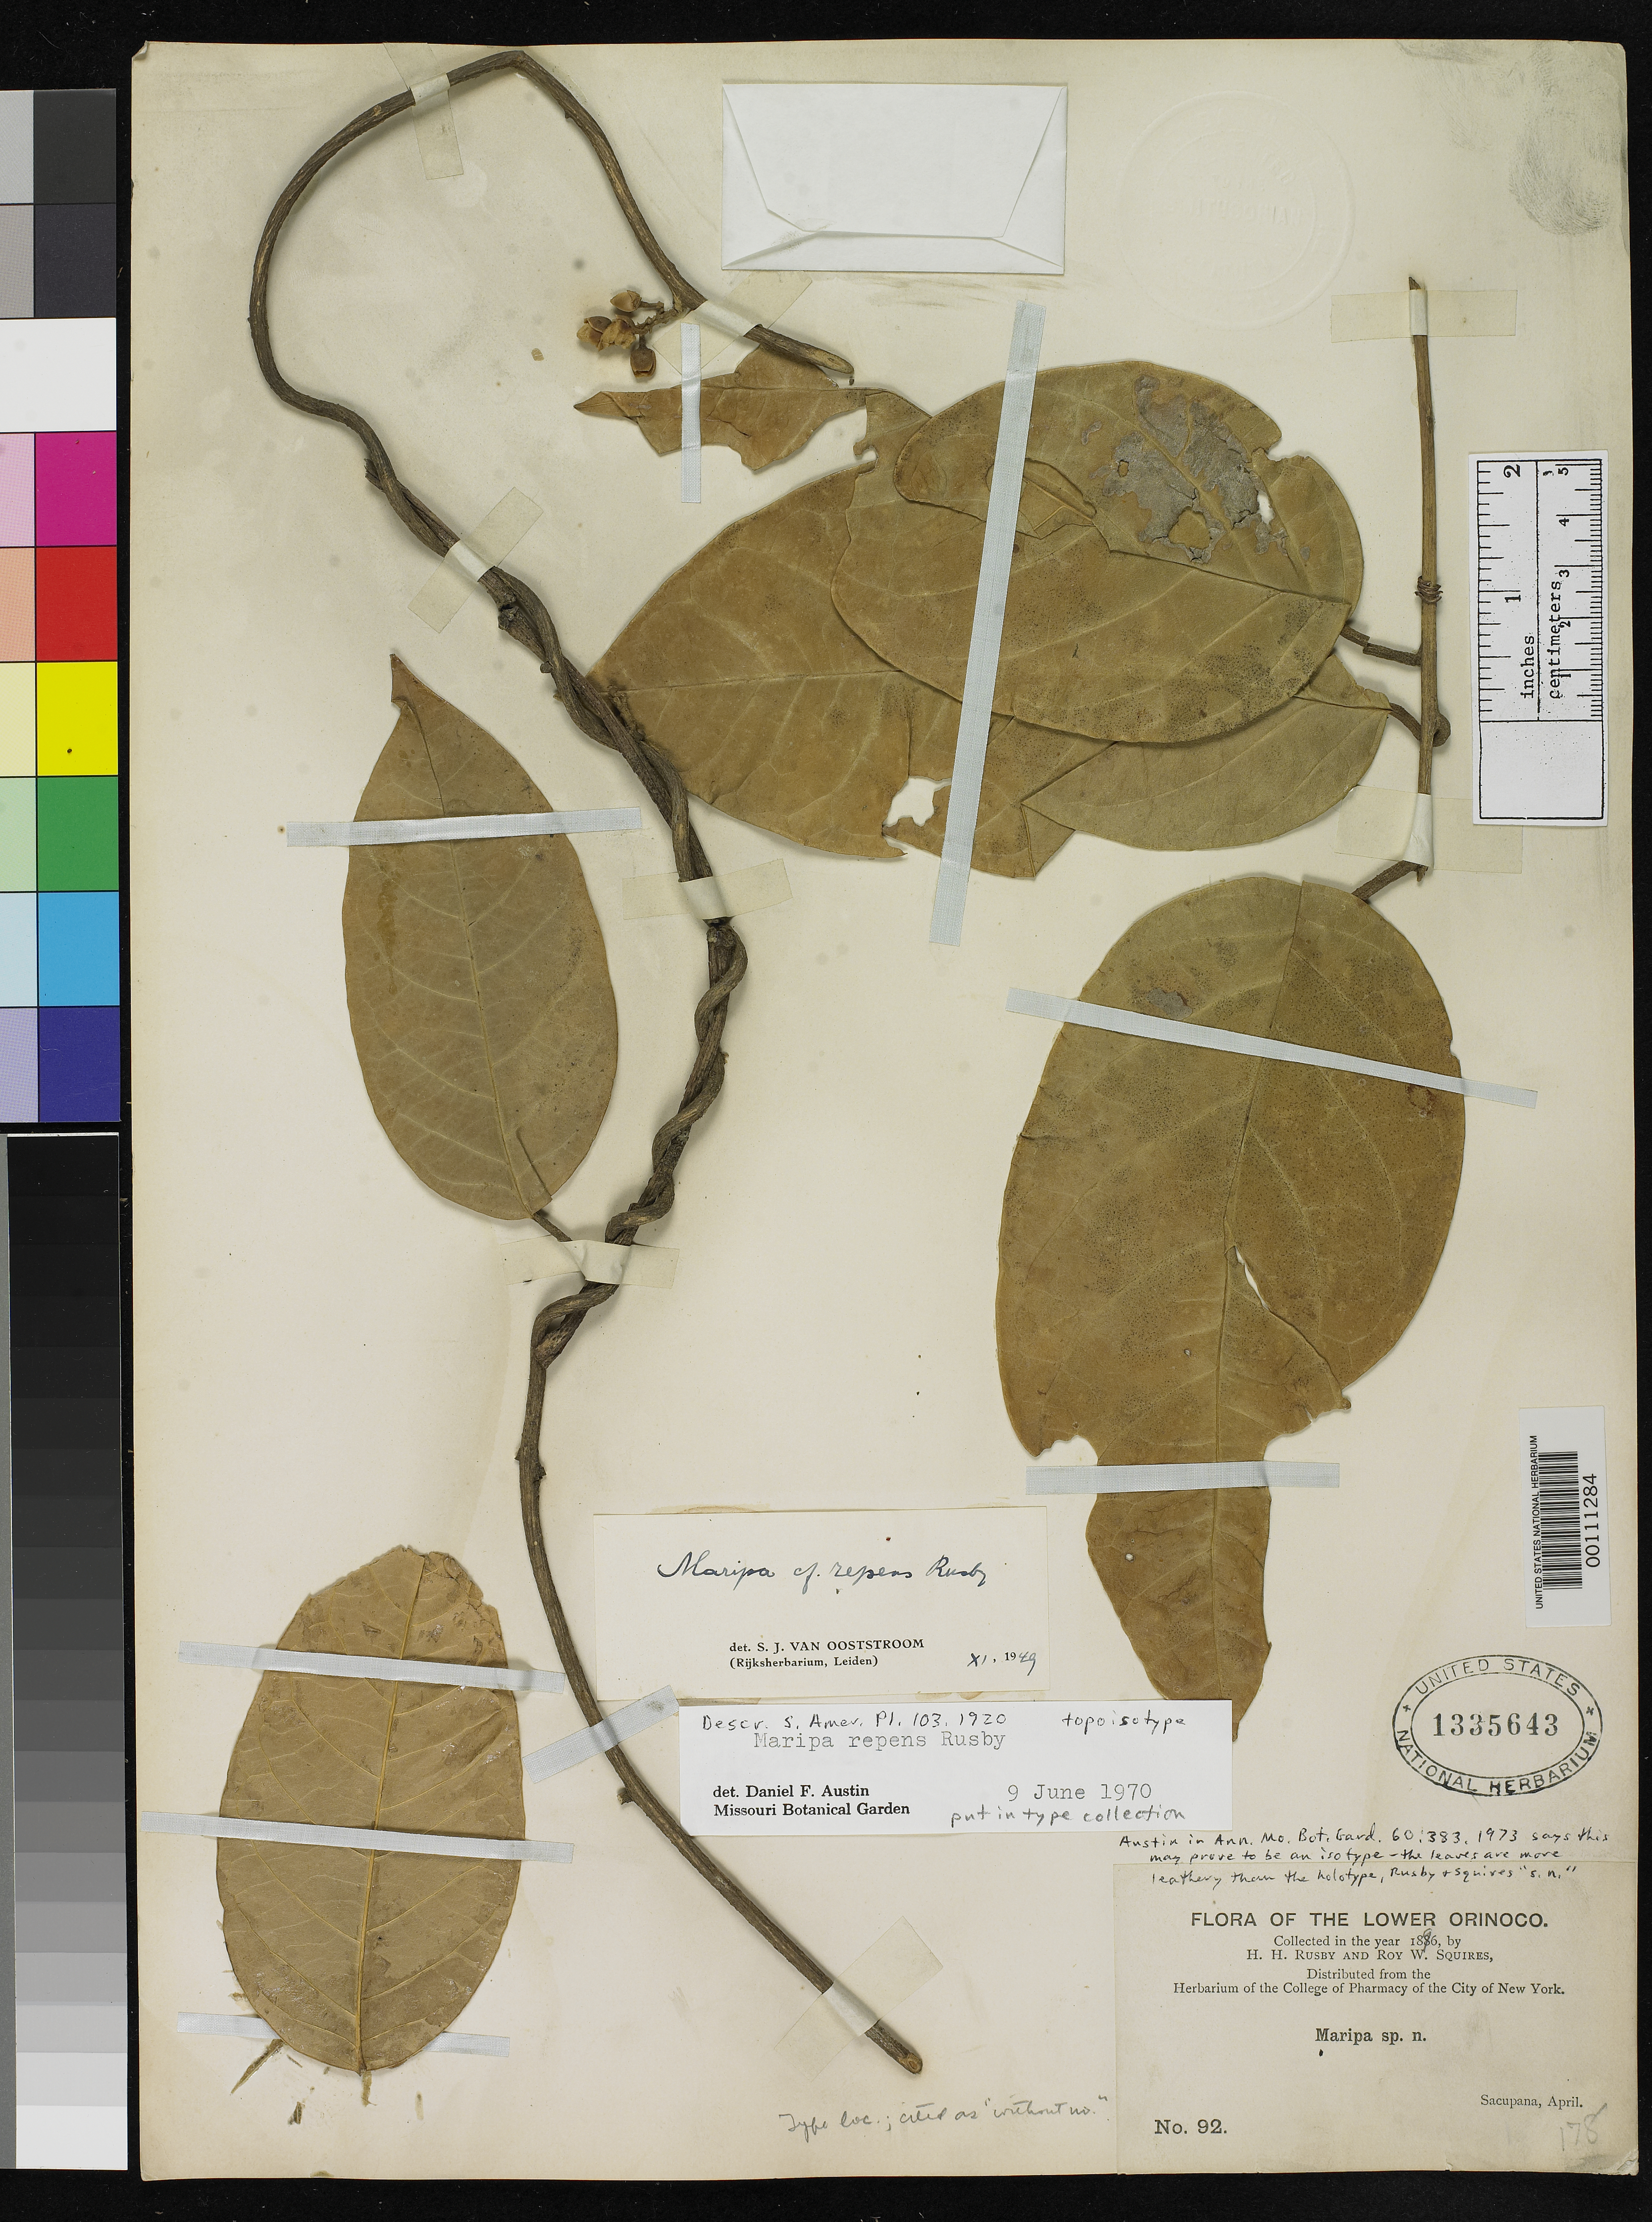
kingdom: Plantae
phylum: Tracheophyta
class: Magnoliopsida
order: Solanales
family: Convolvulaceae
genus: Maripa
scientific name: Maripa repens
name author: Rusby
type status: Possible Isotype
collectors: H. H. Rusby & R. Squires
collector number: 92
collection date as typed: April 1896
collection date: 1896-04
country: Venezuela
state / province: Delta Amacuro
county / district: Antonio Díaz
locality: Lower Orinoco, Sacupana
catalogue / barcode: US 1335643